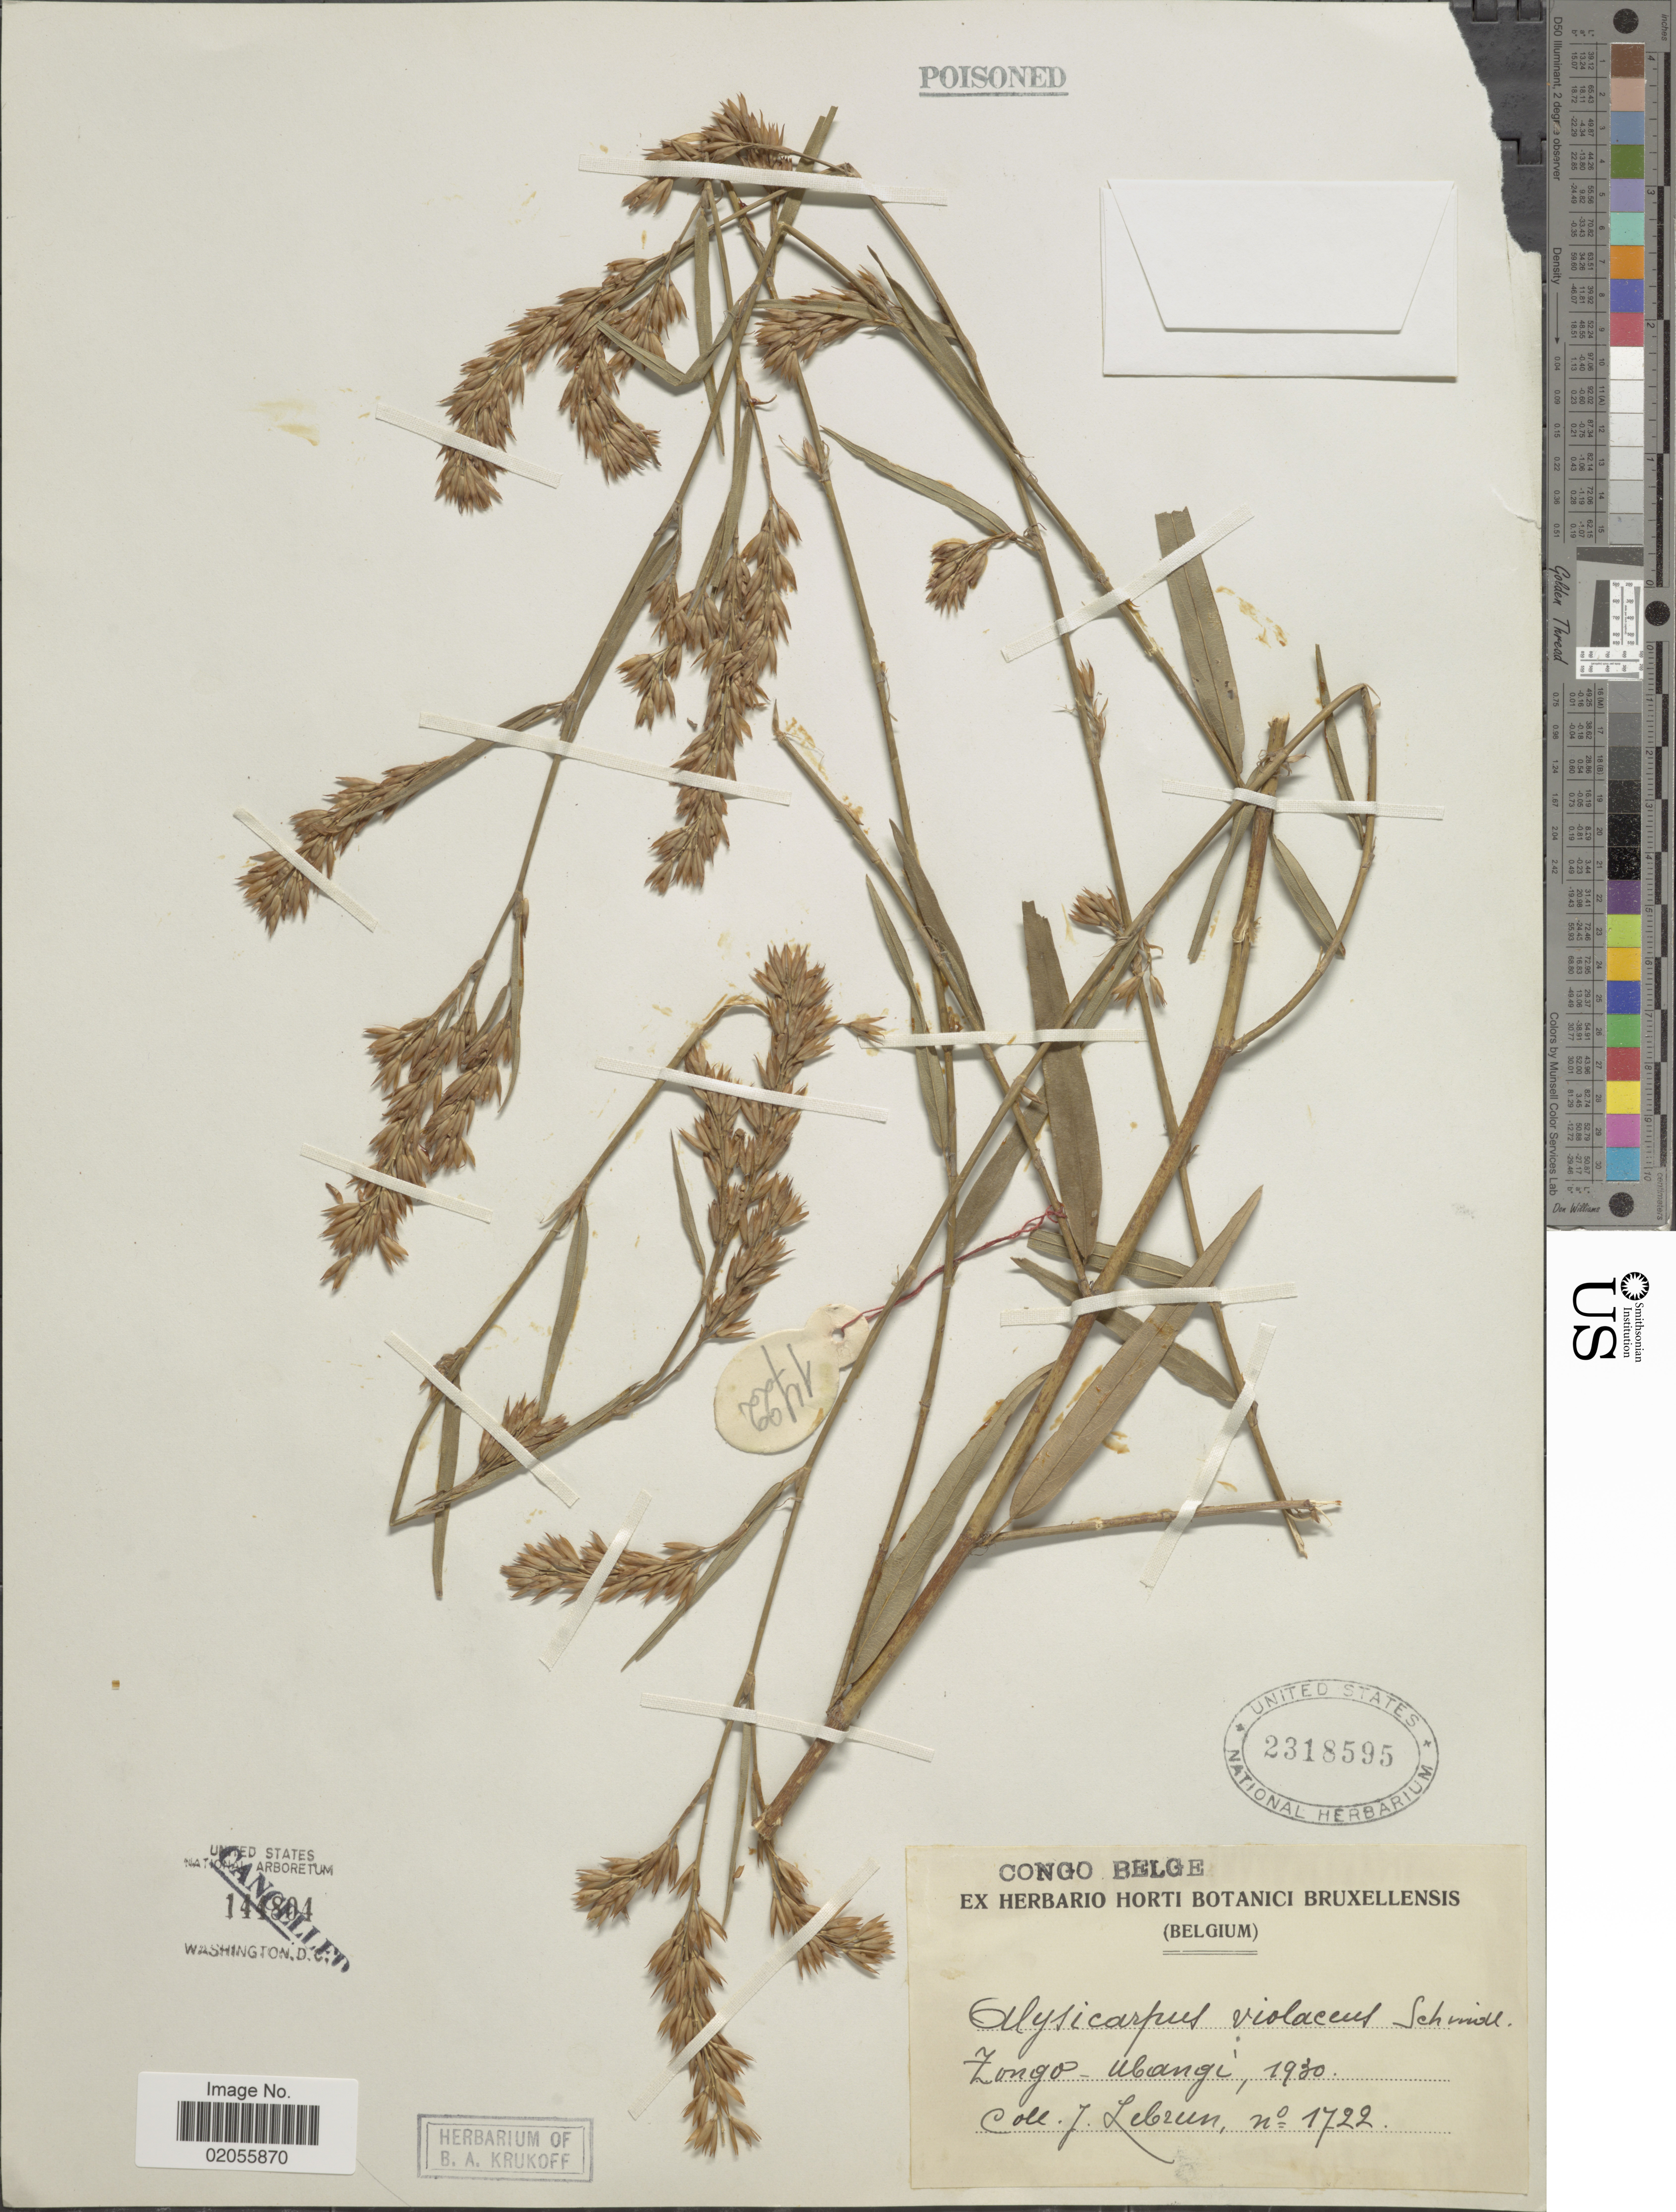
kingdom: Plantae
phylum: Tracheophyta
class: Magnoliopsida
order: Fabales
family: Fabaceae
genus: Alysicarpus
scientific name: Alysicarpus violaceus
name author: Schindl.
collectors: J. A. Lebrun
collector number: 1722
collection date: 1930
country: Congo, Democratic Republic of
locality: Congo Belge, Zongo-Ubango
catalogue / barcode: US 2318595